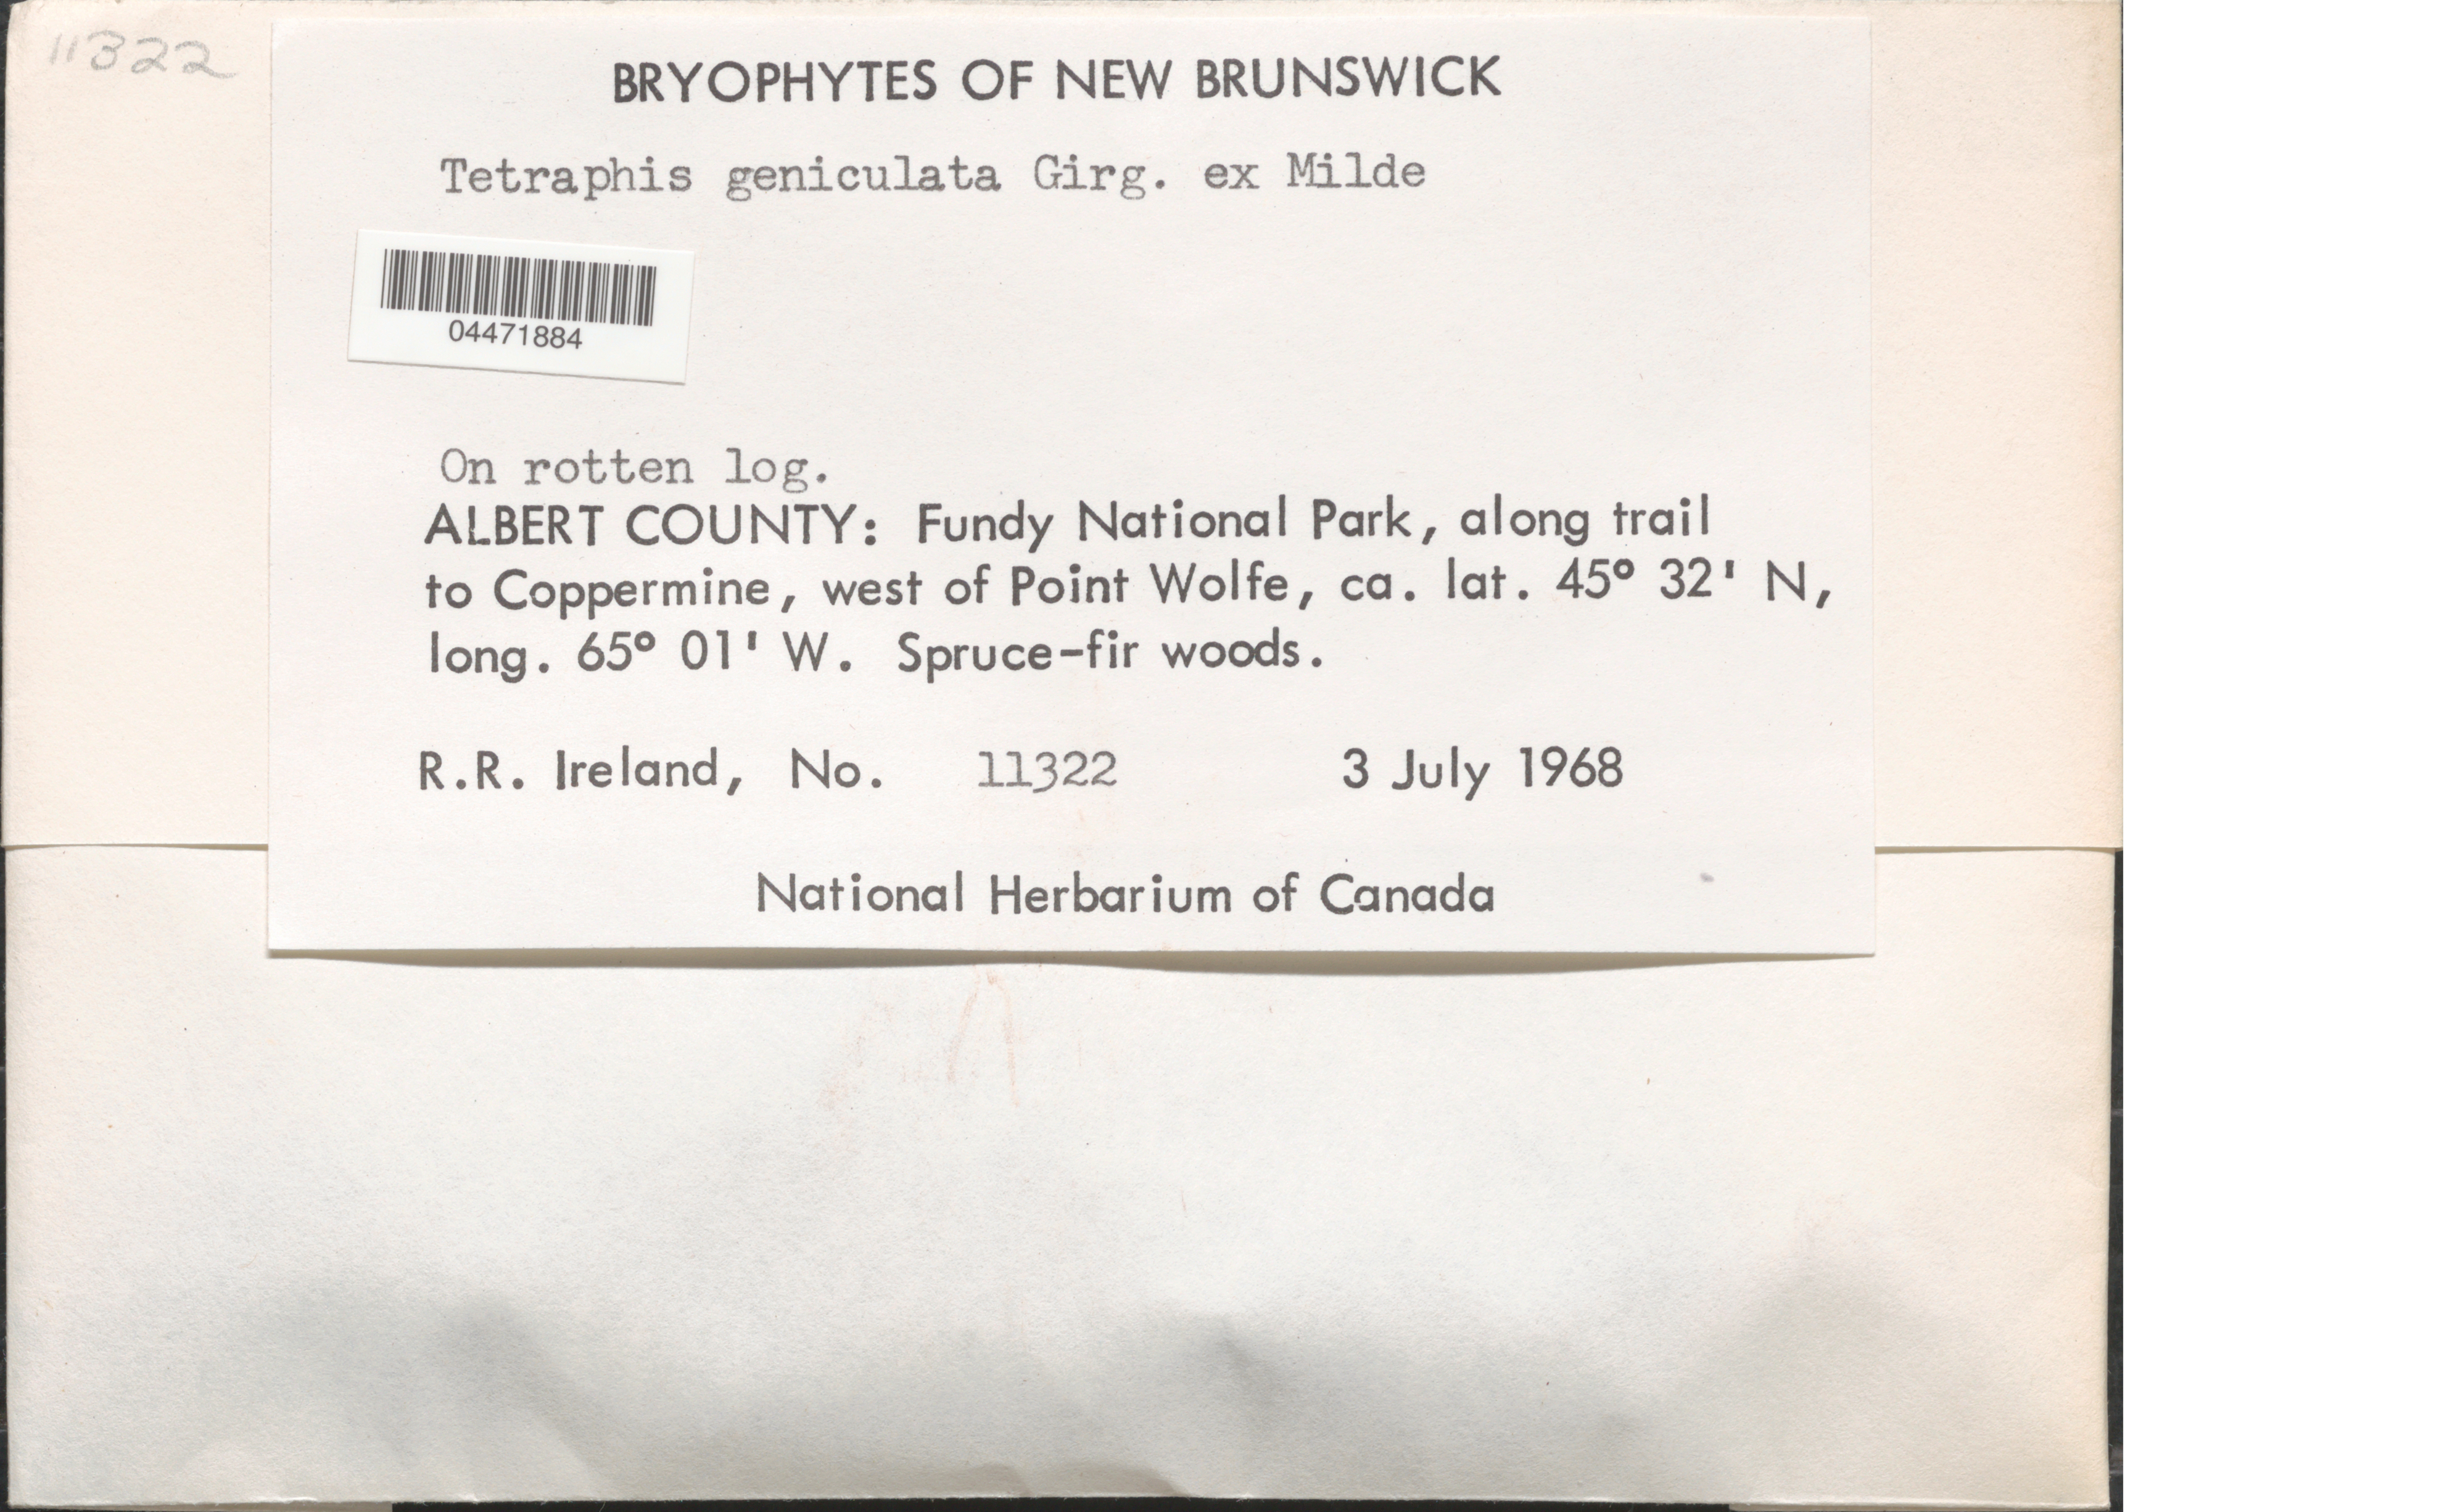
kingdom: Plantae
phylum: Bryophyta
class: Polytrichopsida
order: Tetraphidales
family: Tetraphidaceae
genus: Tetraphis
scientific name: Tetraphis geniculata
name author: Girg. ex Milde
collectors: R. Ireland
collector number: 11322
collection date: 1968-07-03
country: Canada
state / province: New Brunswick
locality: Albert County: Fundy National Park, along trail to Coppermine, west of Point Wolfe.